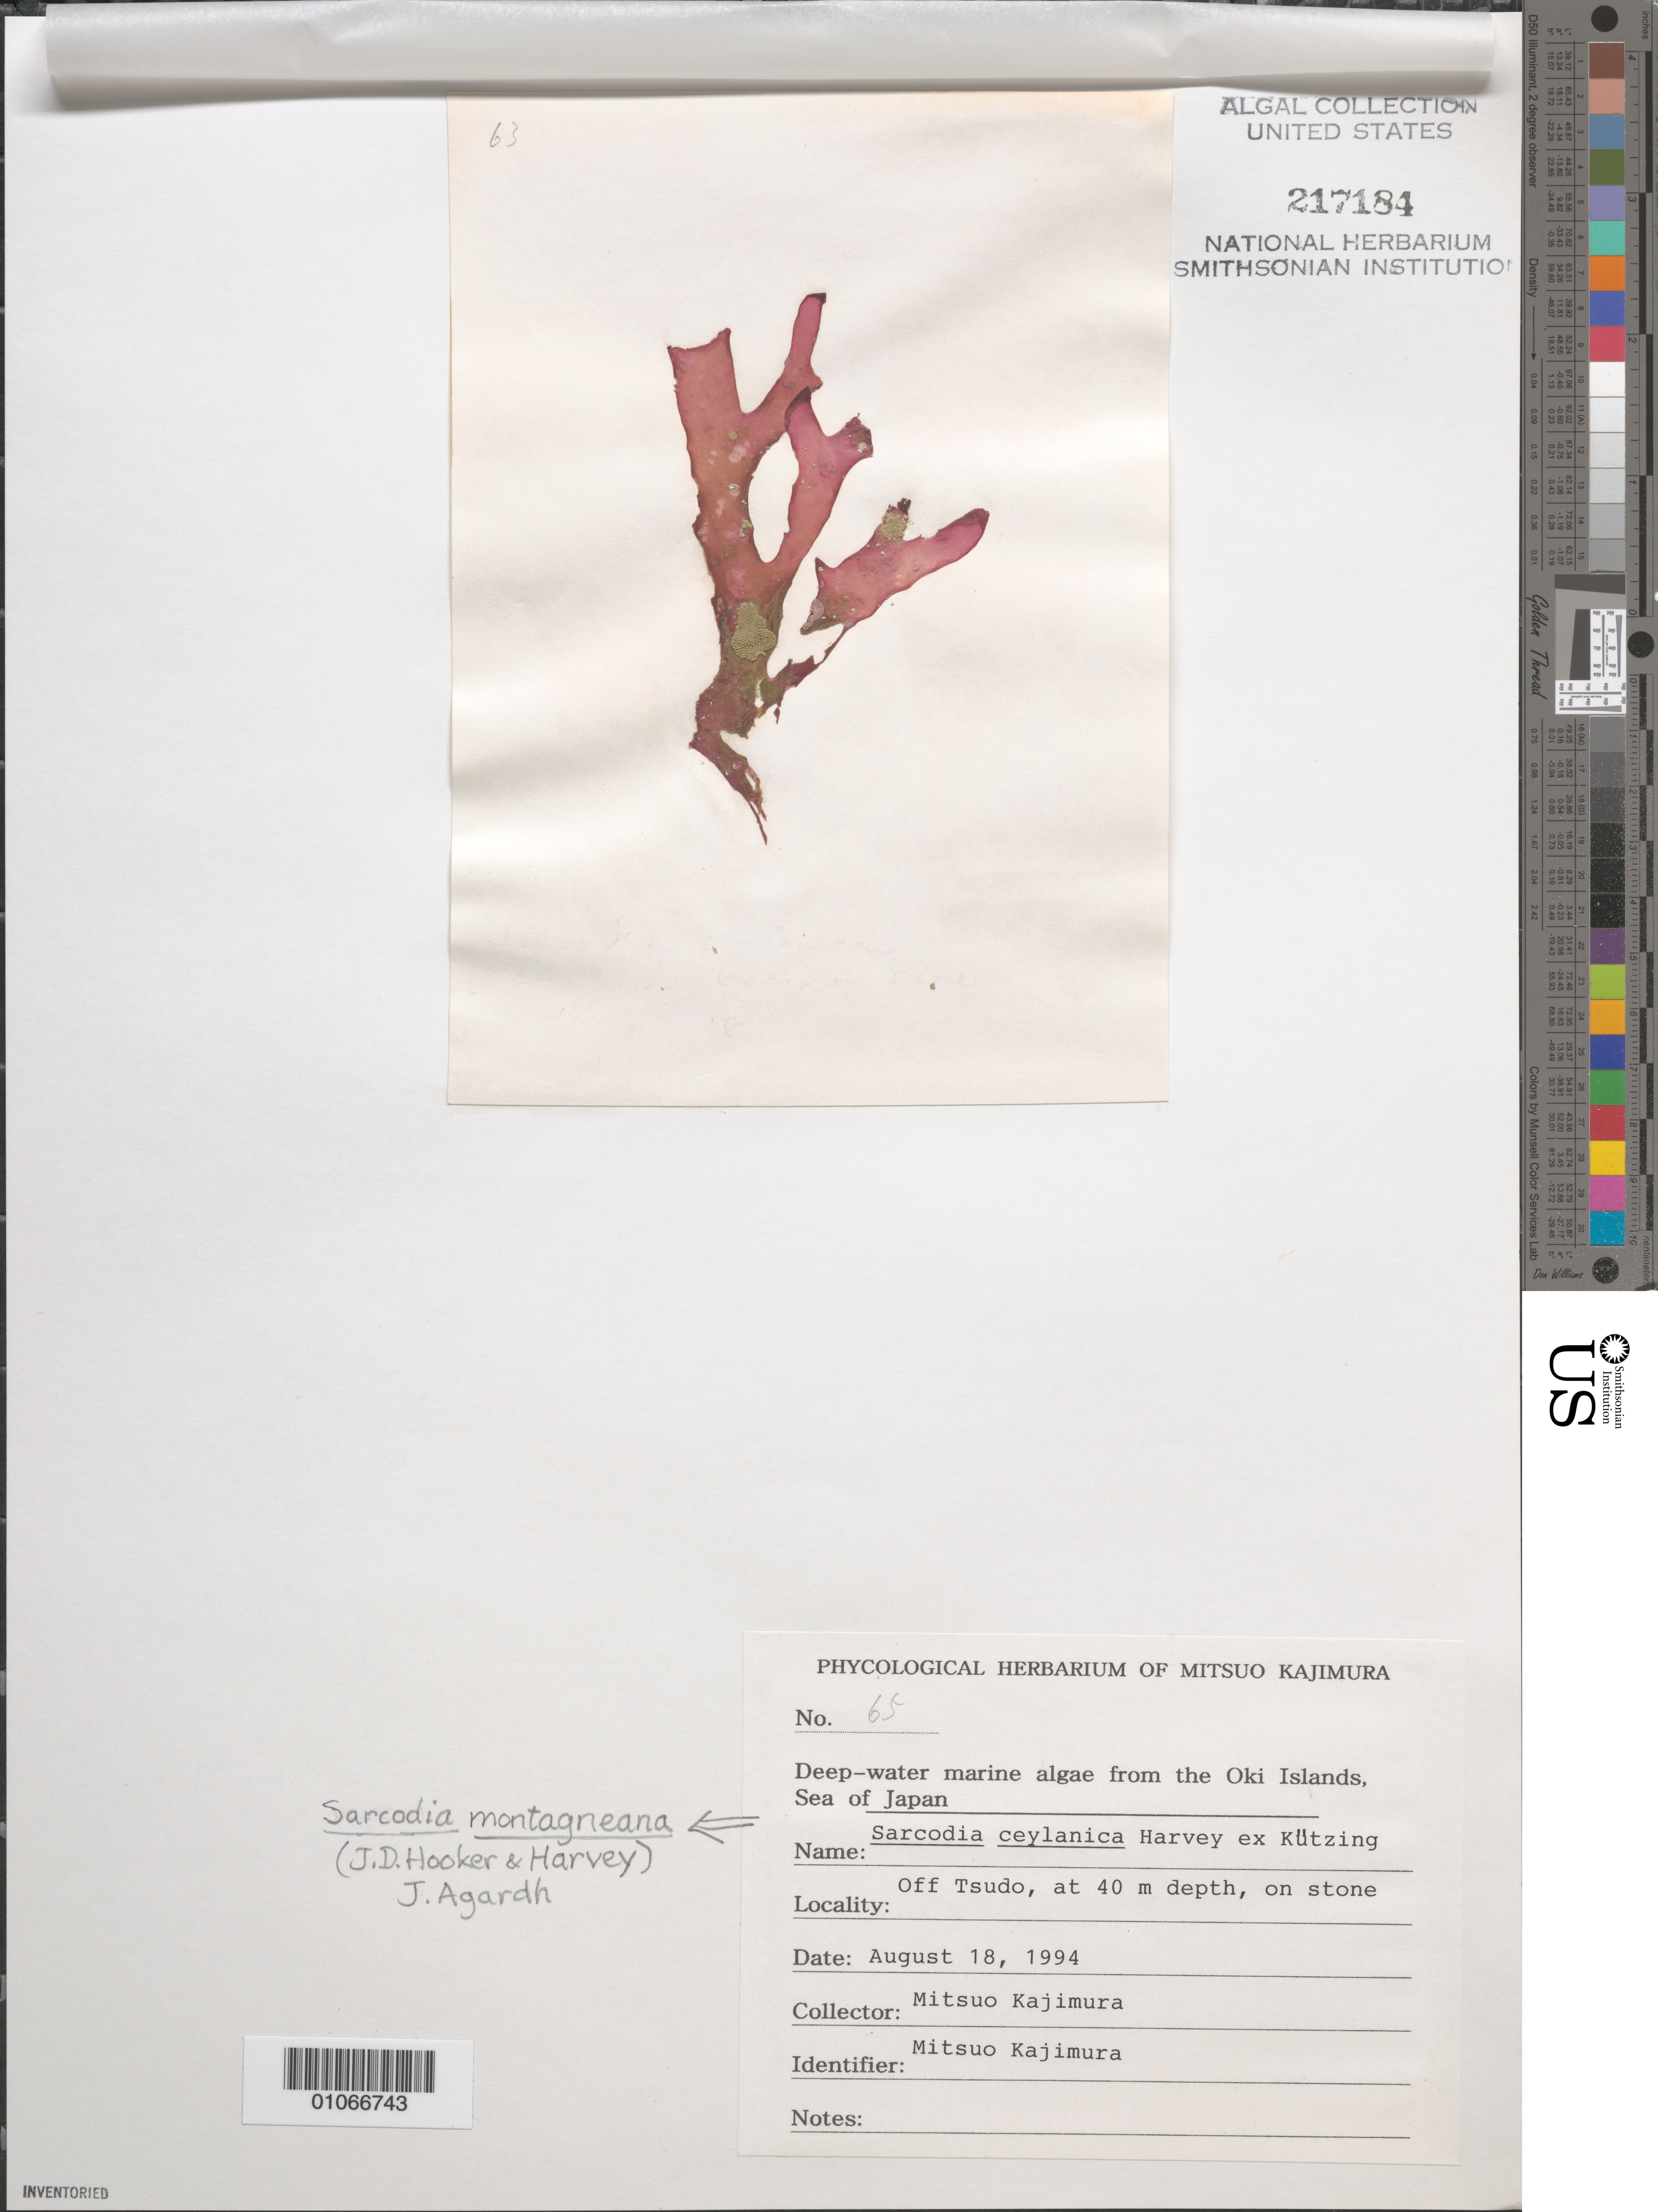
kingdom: Plantae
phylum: Rhodophyta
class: Florideophyceae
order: Gigartinales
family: Sarcodiaceae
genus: Sarcodia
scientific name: Sarcodia montagneana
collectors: M. Kajimura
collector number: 65 & specimen 63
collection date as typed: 18 Aug 1994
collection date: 1994-08-18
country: Japan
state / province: Simane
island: Oki Is.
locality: Off Tsudo [village], Sea of Japan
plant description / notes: Phycologial Herbarium of Mitsuo Kajimura, Deep-water marine algae from the Oki Islands, Sea of Japan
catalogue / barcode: US 217184